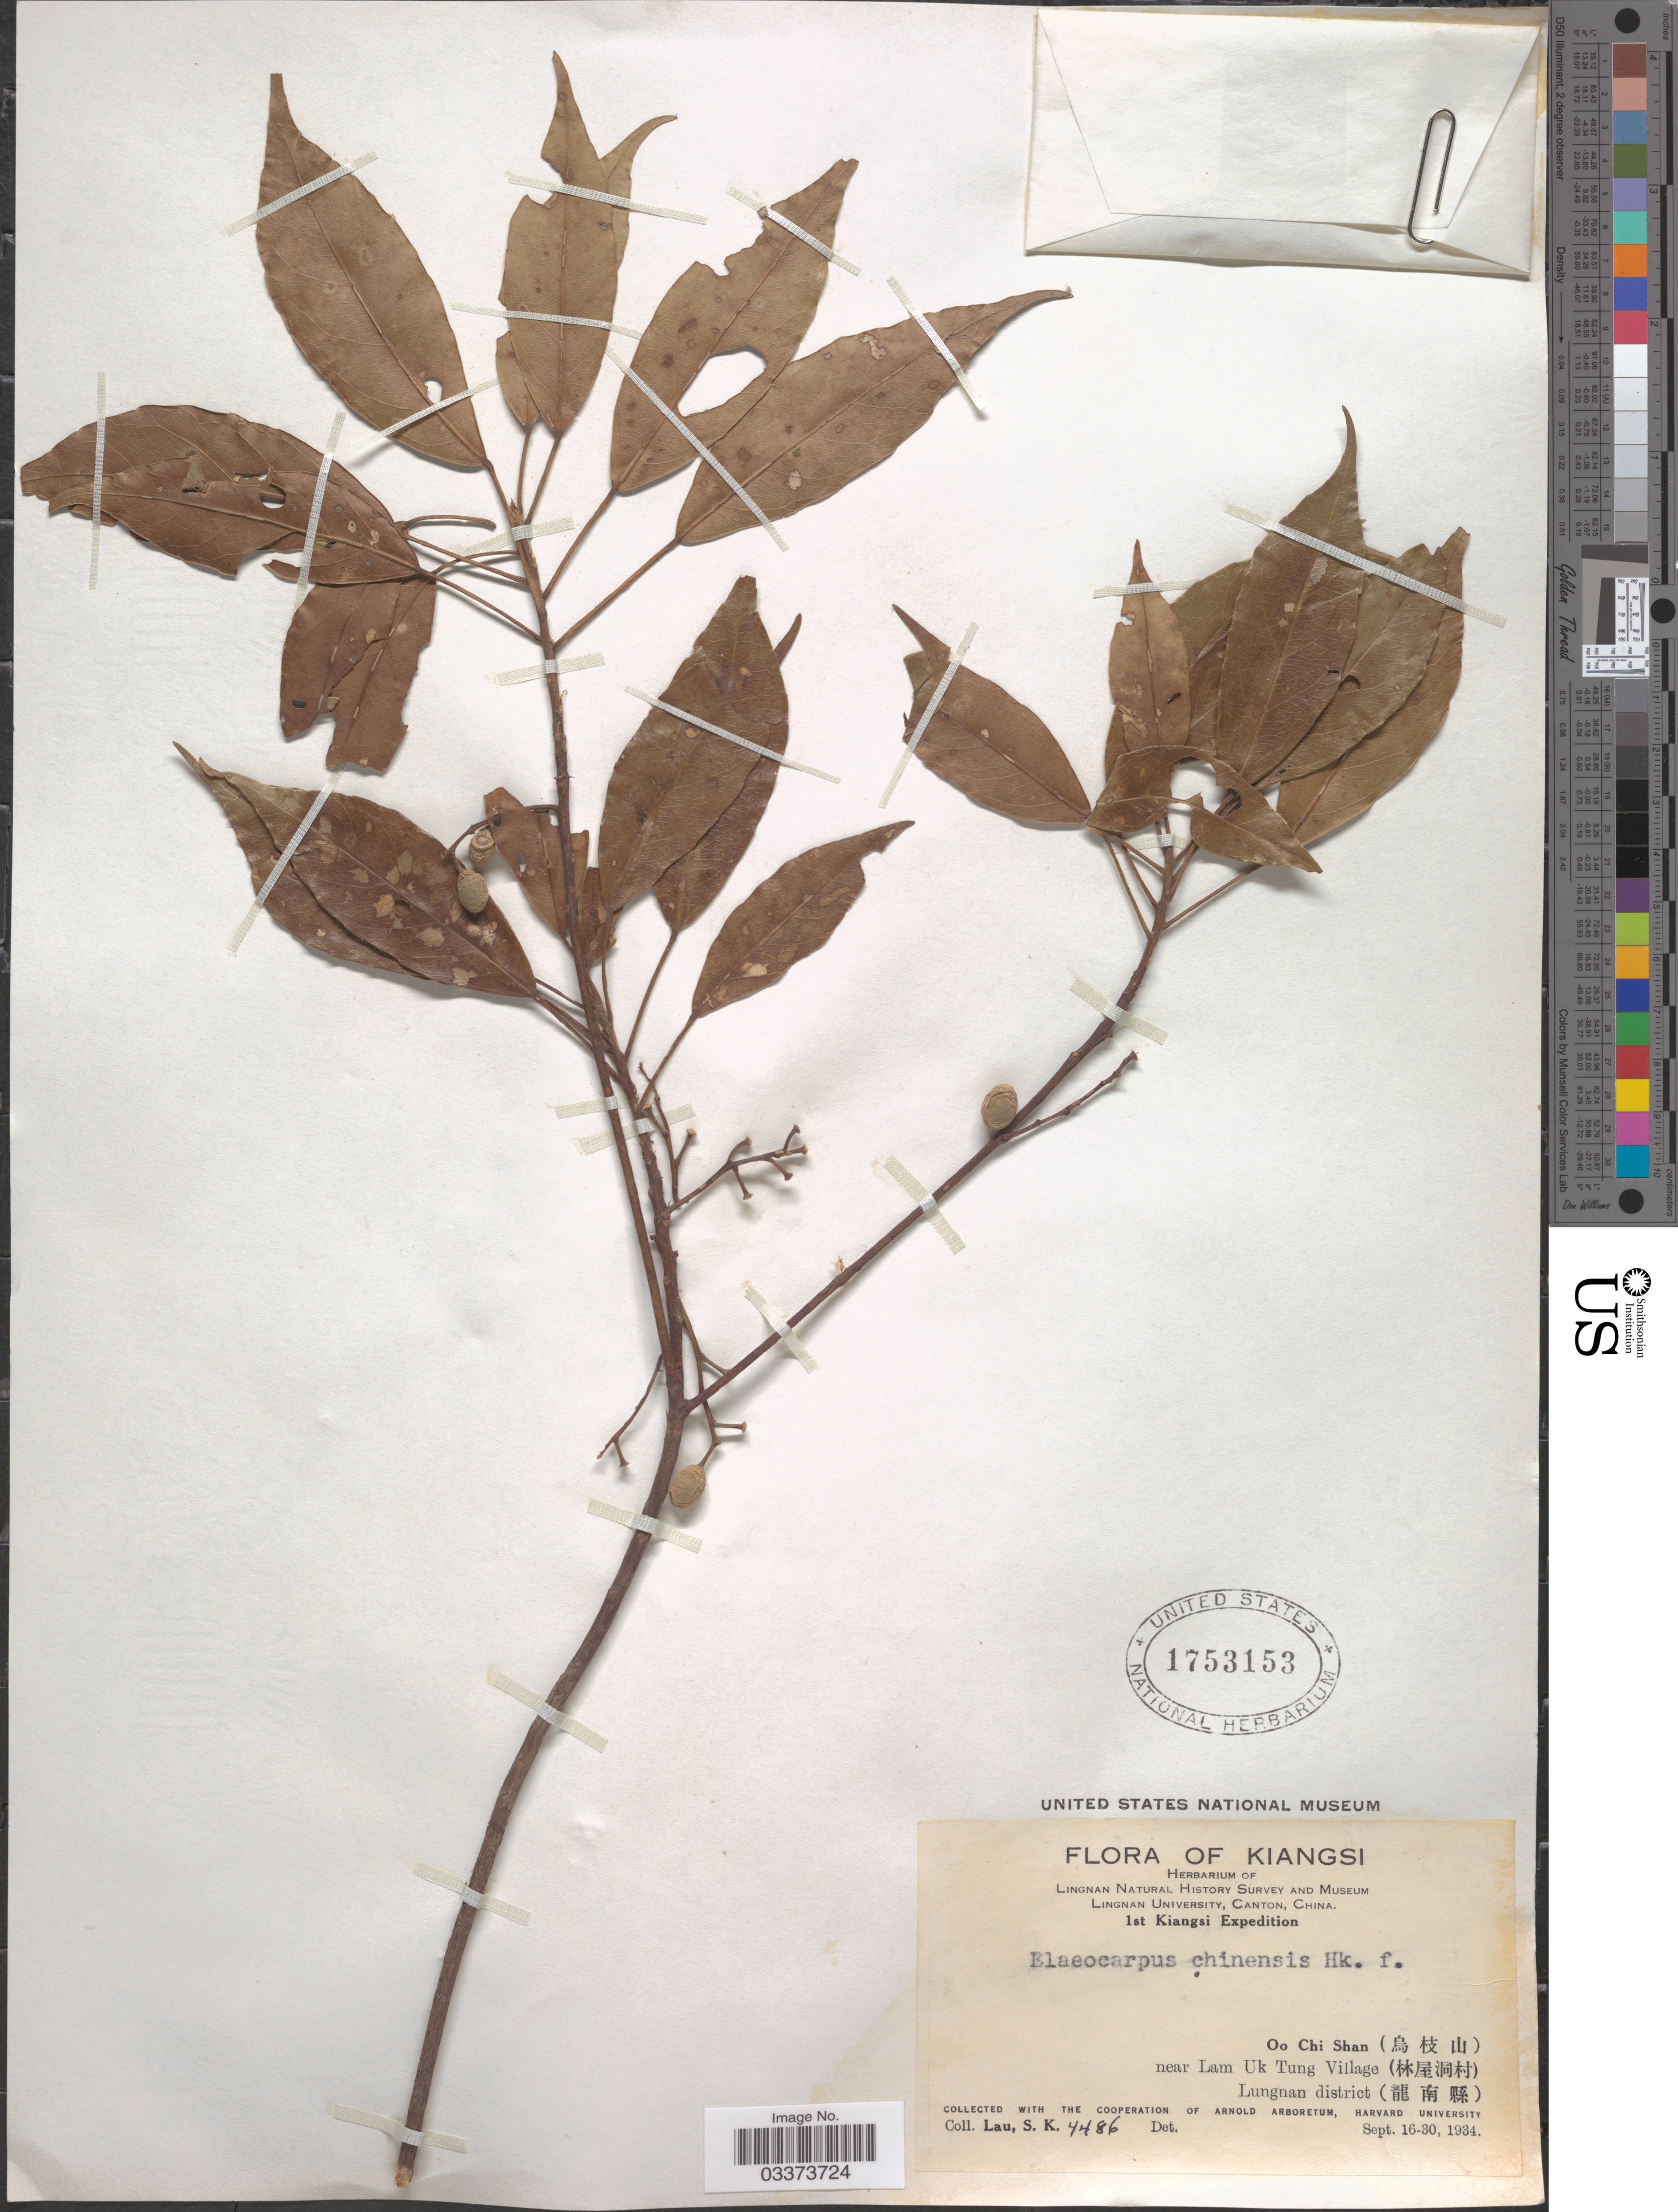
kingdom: Plantae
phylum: Tracheophyta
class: Magnoliopsida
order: Oxalidales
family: Elaeocarpaceae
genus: Elaeocarpus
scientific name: Elaeocarpus chinensis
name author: (A. Gray & Ch) Hook. f.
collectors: S. K. Lau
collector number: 4486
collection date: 1934-09-16/1934-09-30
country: China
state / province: Jiangxi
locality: Kiangsi, Oo Chi Shan (X) near Lam Uk Tung Village (X) Lungnan district (X).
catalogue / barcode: US 1753153